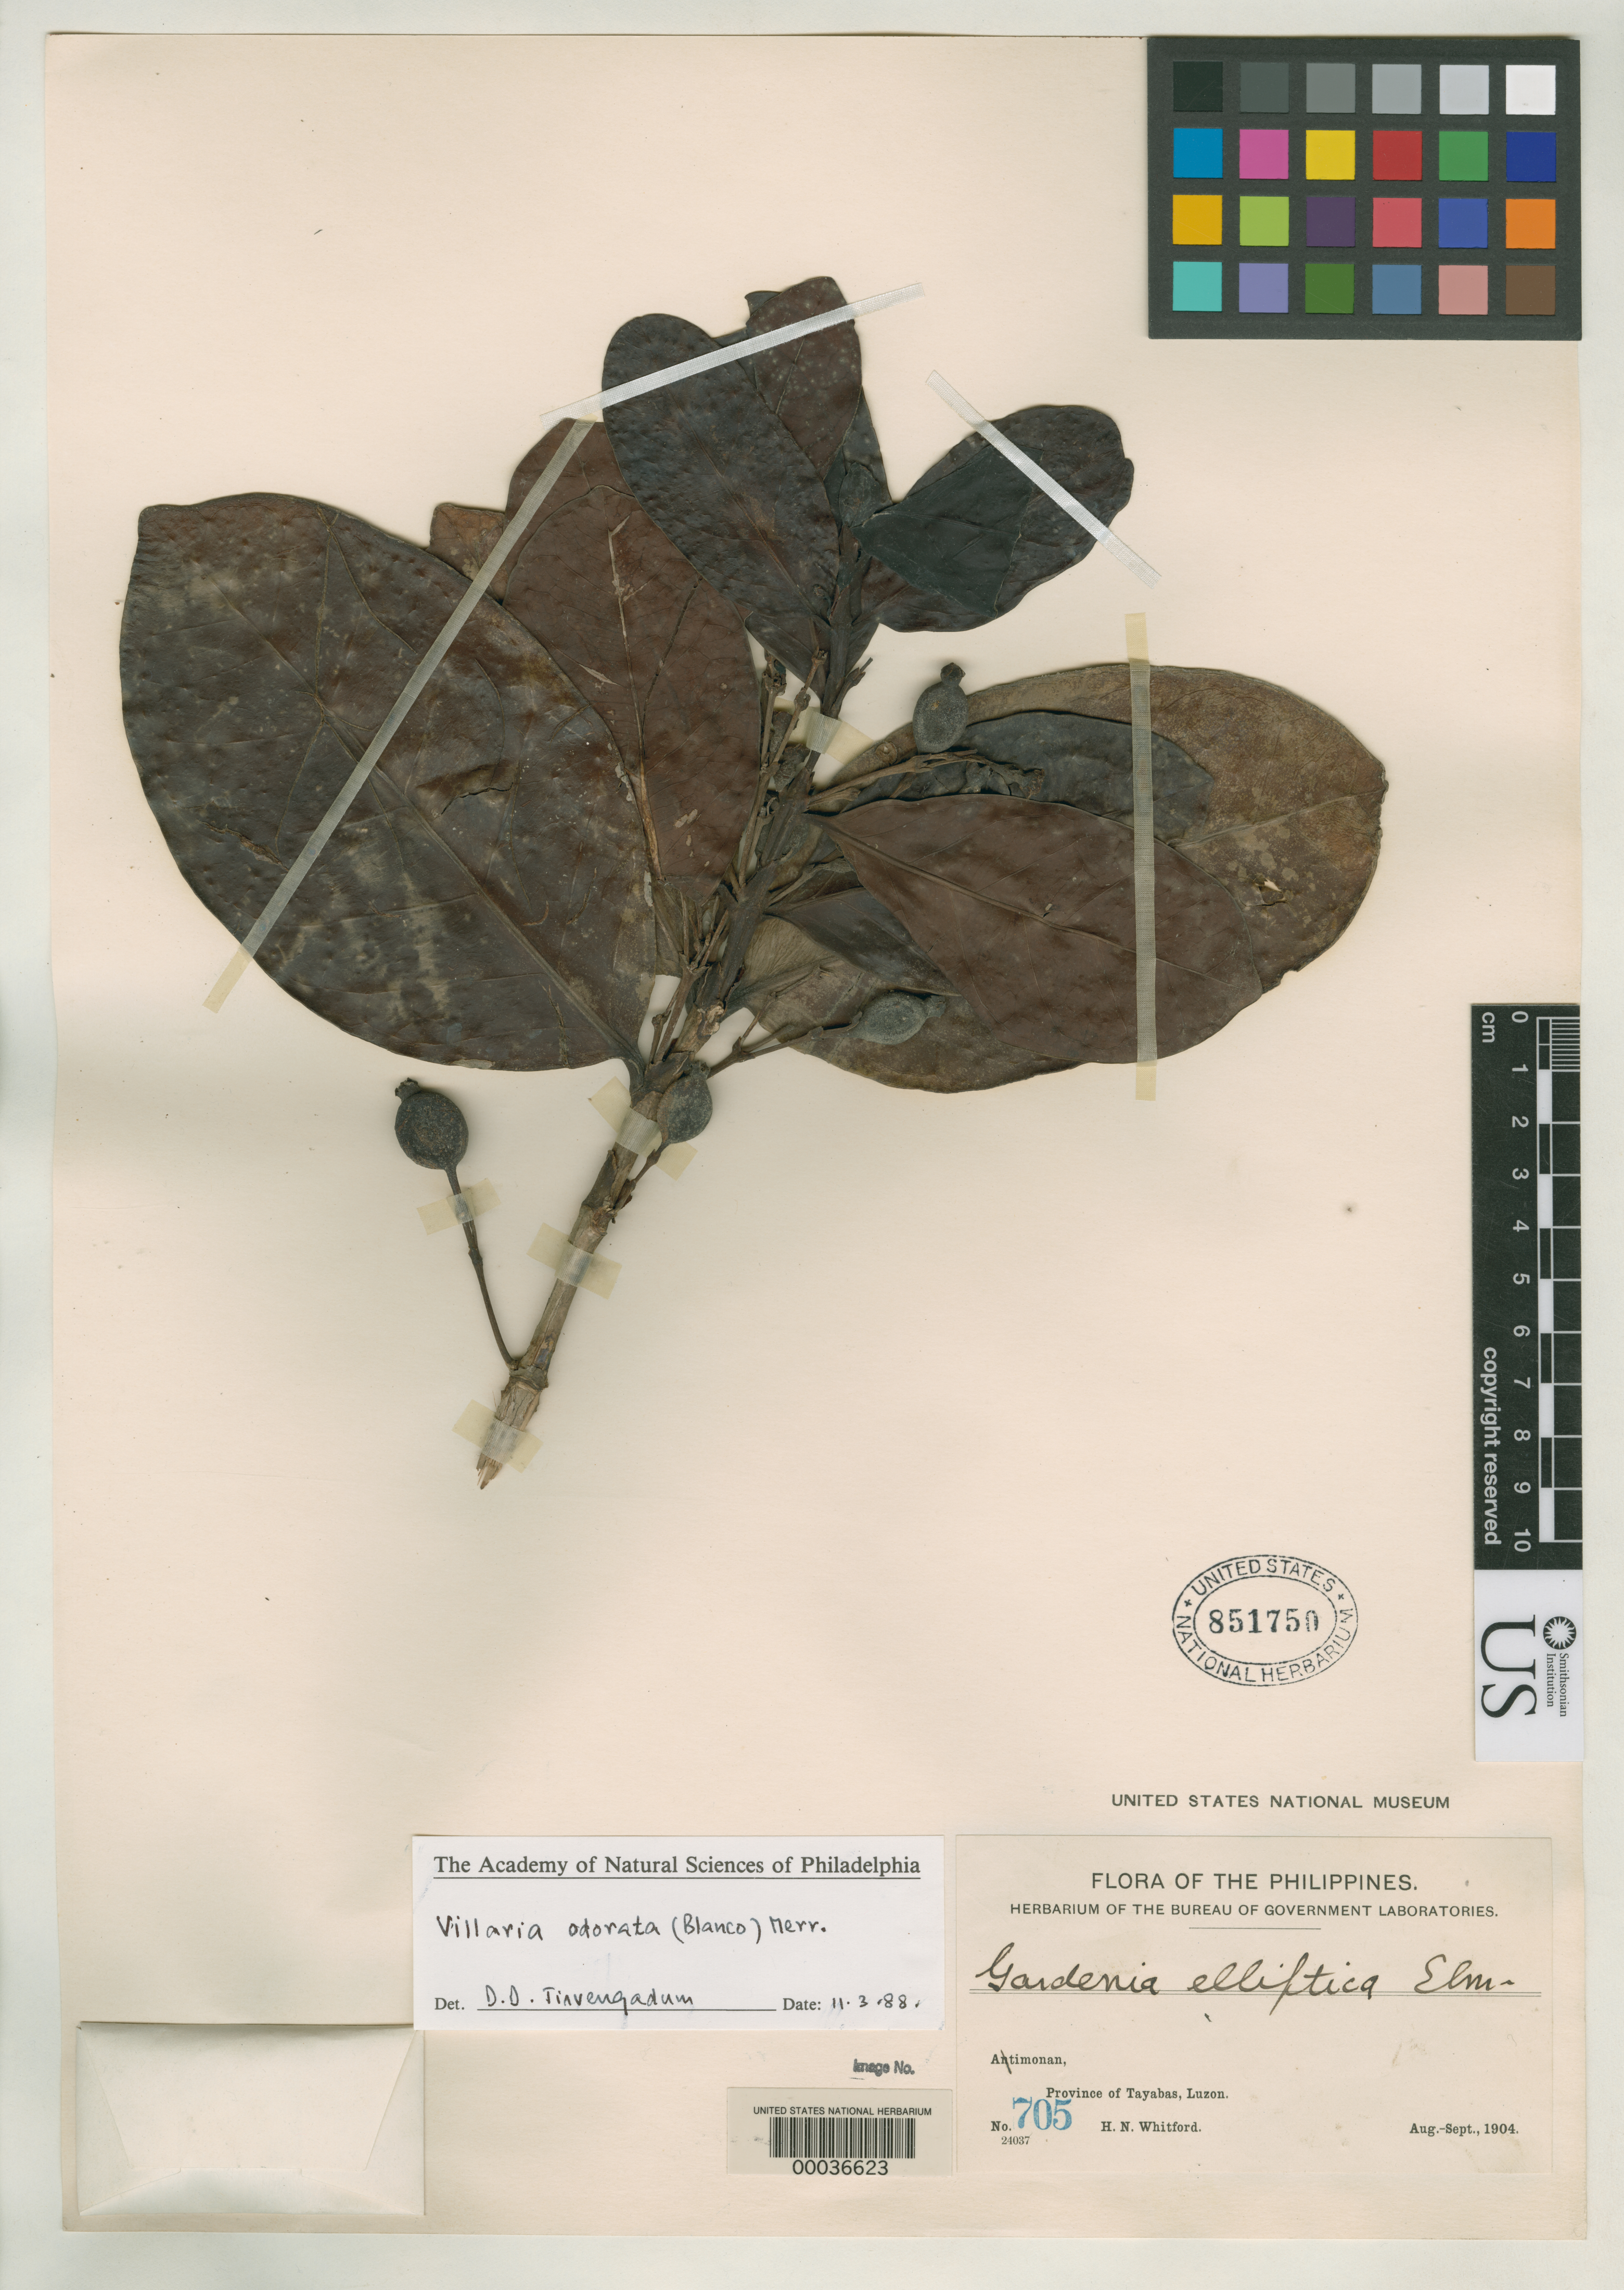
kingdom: Plantae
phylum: Tracheophyta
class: Magnoliopsida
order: Gentianales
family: Rubiaceae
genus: Gardenia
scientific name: Gardenia elliptica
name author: Elmer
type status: Isotype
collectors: H. N. Whitford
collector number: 705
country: Philippines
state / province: Calabarzon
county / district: Quezon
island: Luzon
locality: Atimonan.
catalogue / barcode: US 851750